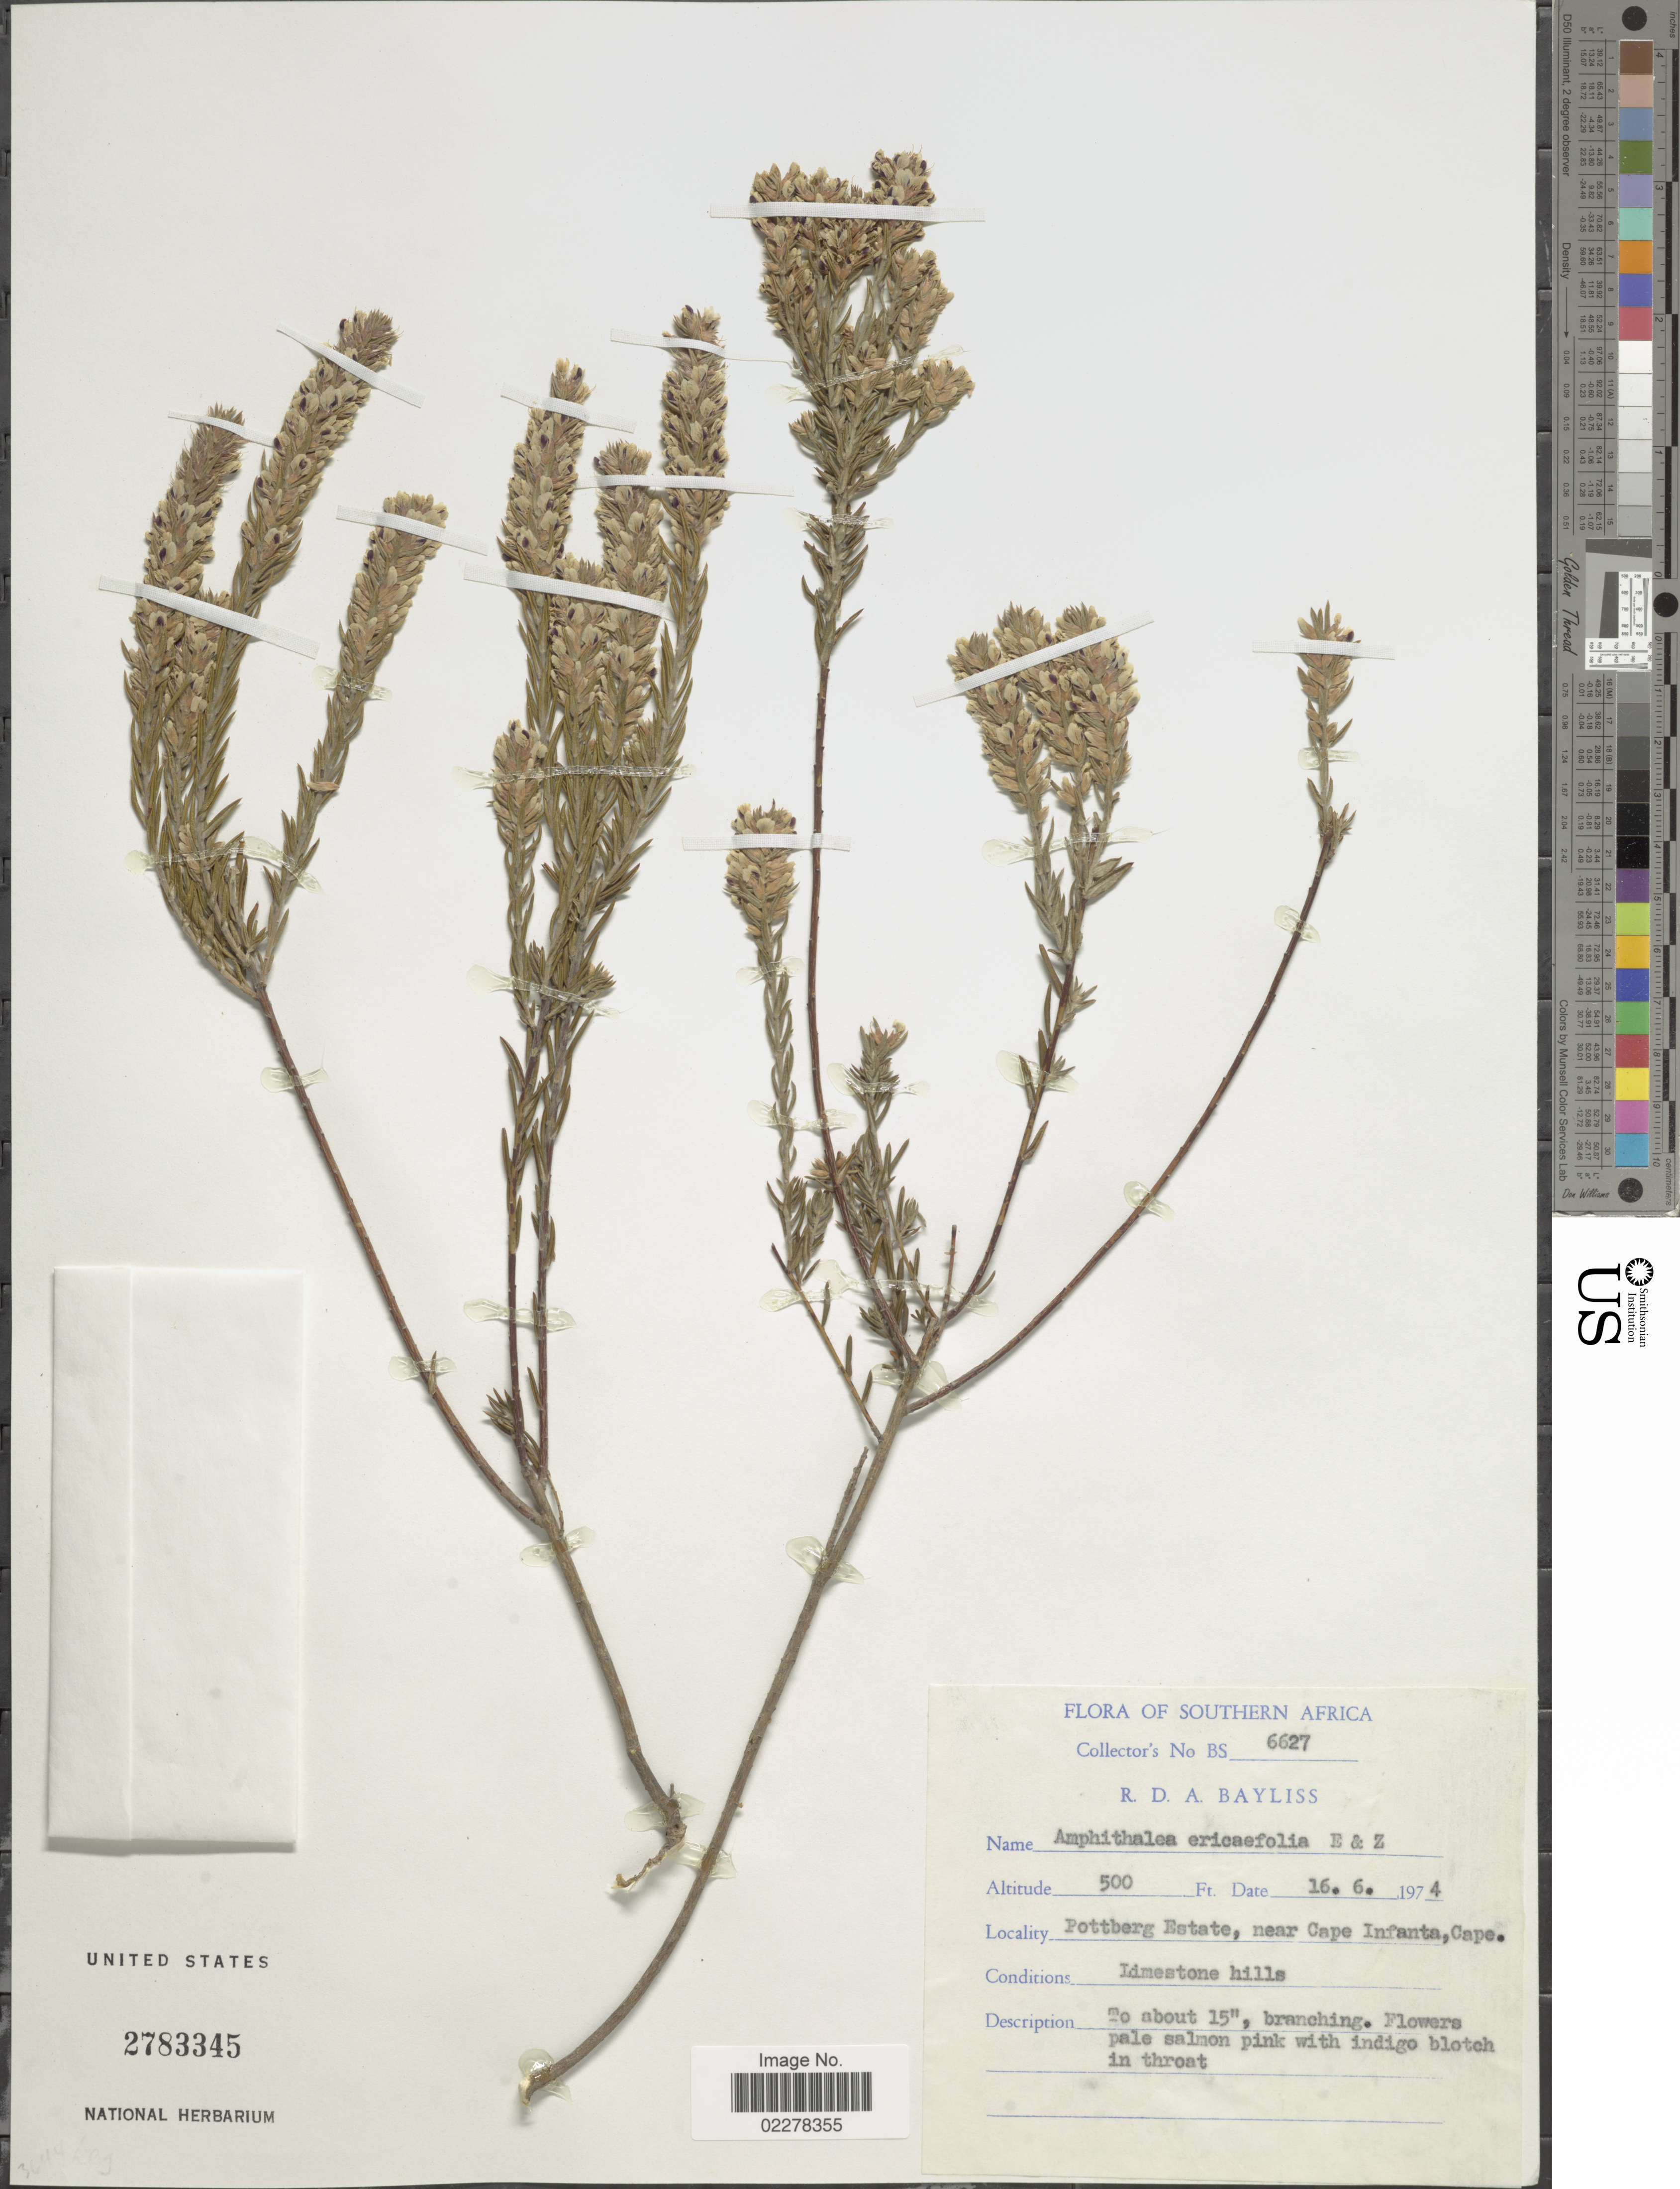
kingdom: Plantae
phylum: Tracheophyta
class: Magnoliopsida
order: Fabales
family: Fabaceae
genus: Amphithalea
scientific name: Amphithalea ericaefolia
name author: (L.) Eckl. & Zeyh.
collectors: R. Bayliss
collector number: BS 6627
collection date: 1974-06-16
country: South Africa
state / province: Western Cape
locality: Southern Africa. Pottberg Estate, near Cape Infanta, Cape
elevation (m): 152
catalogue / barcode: US 2783345